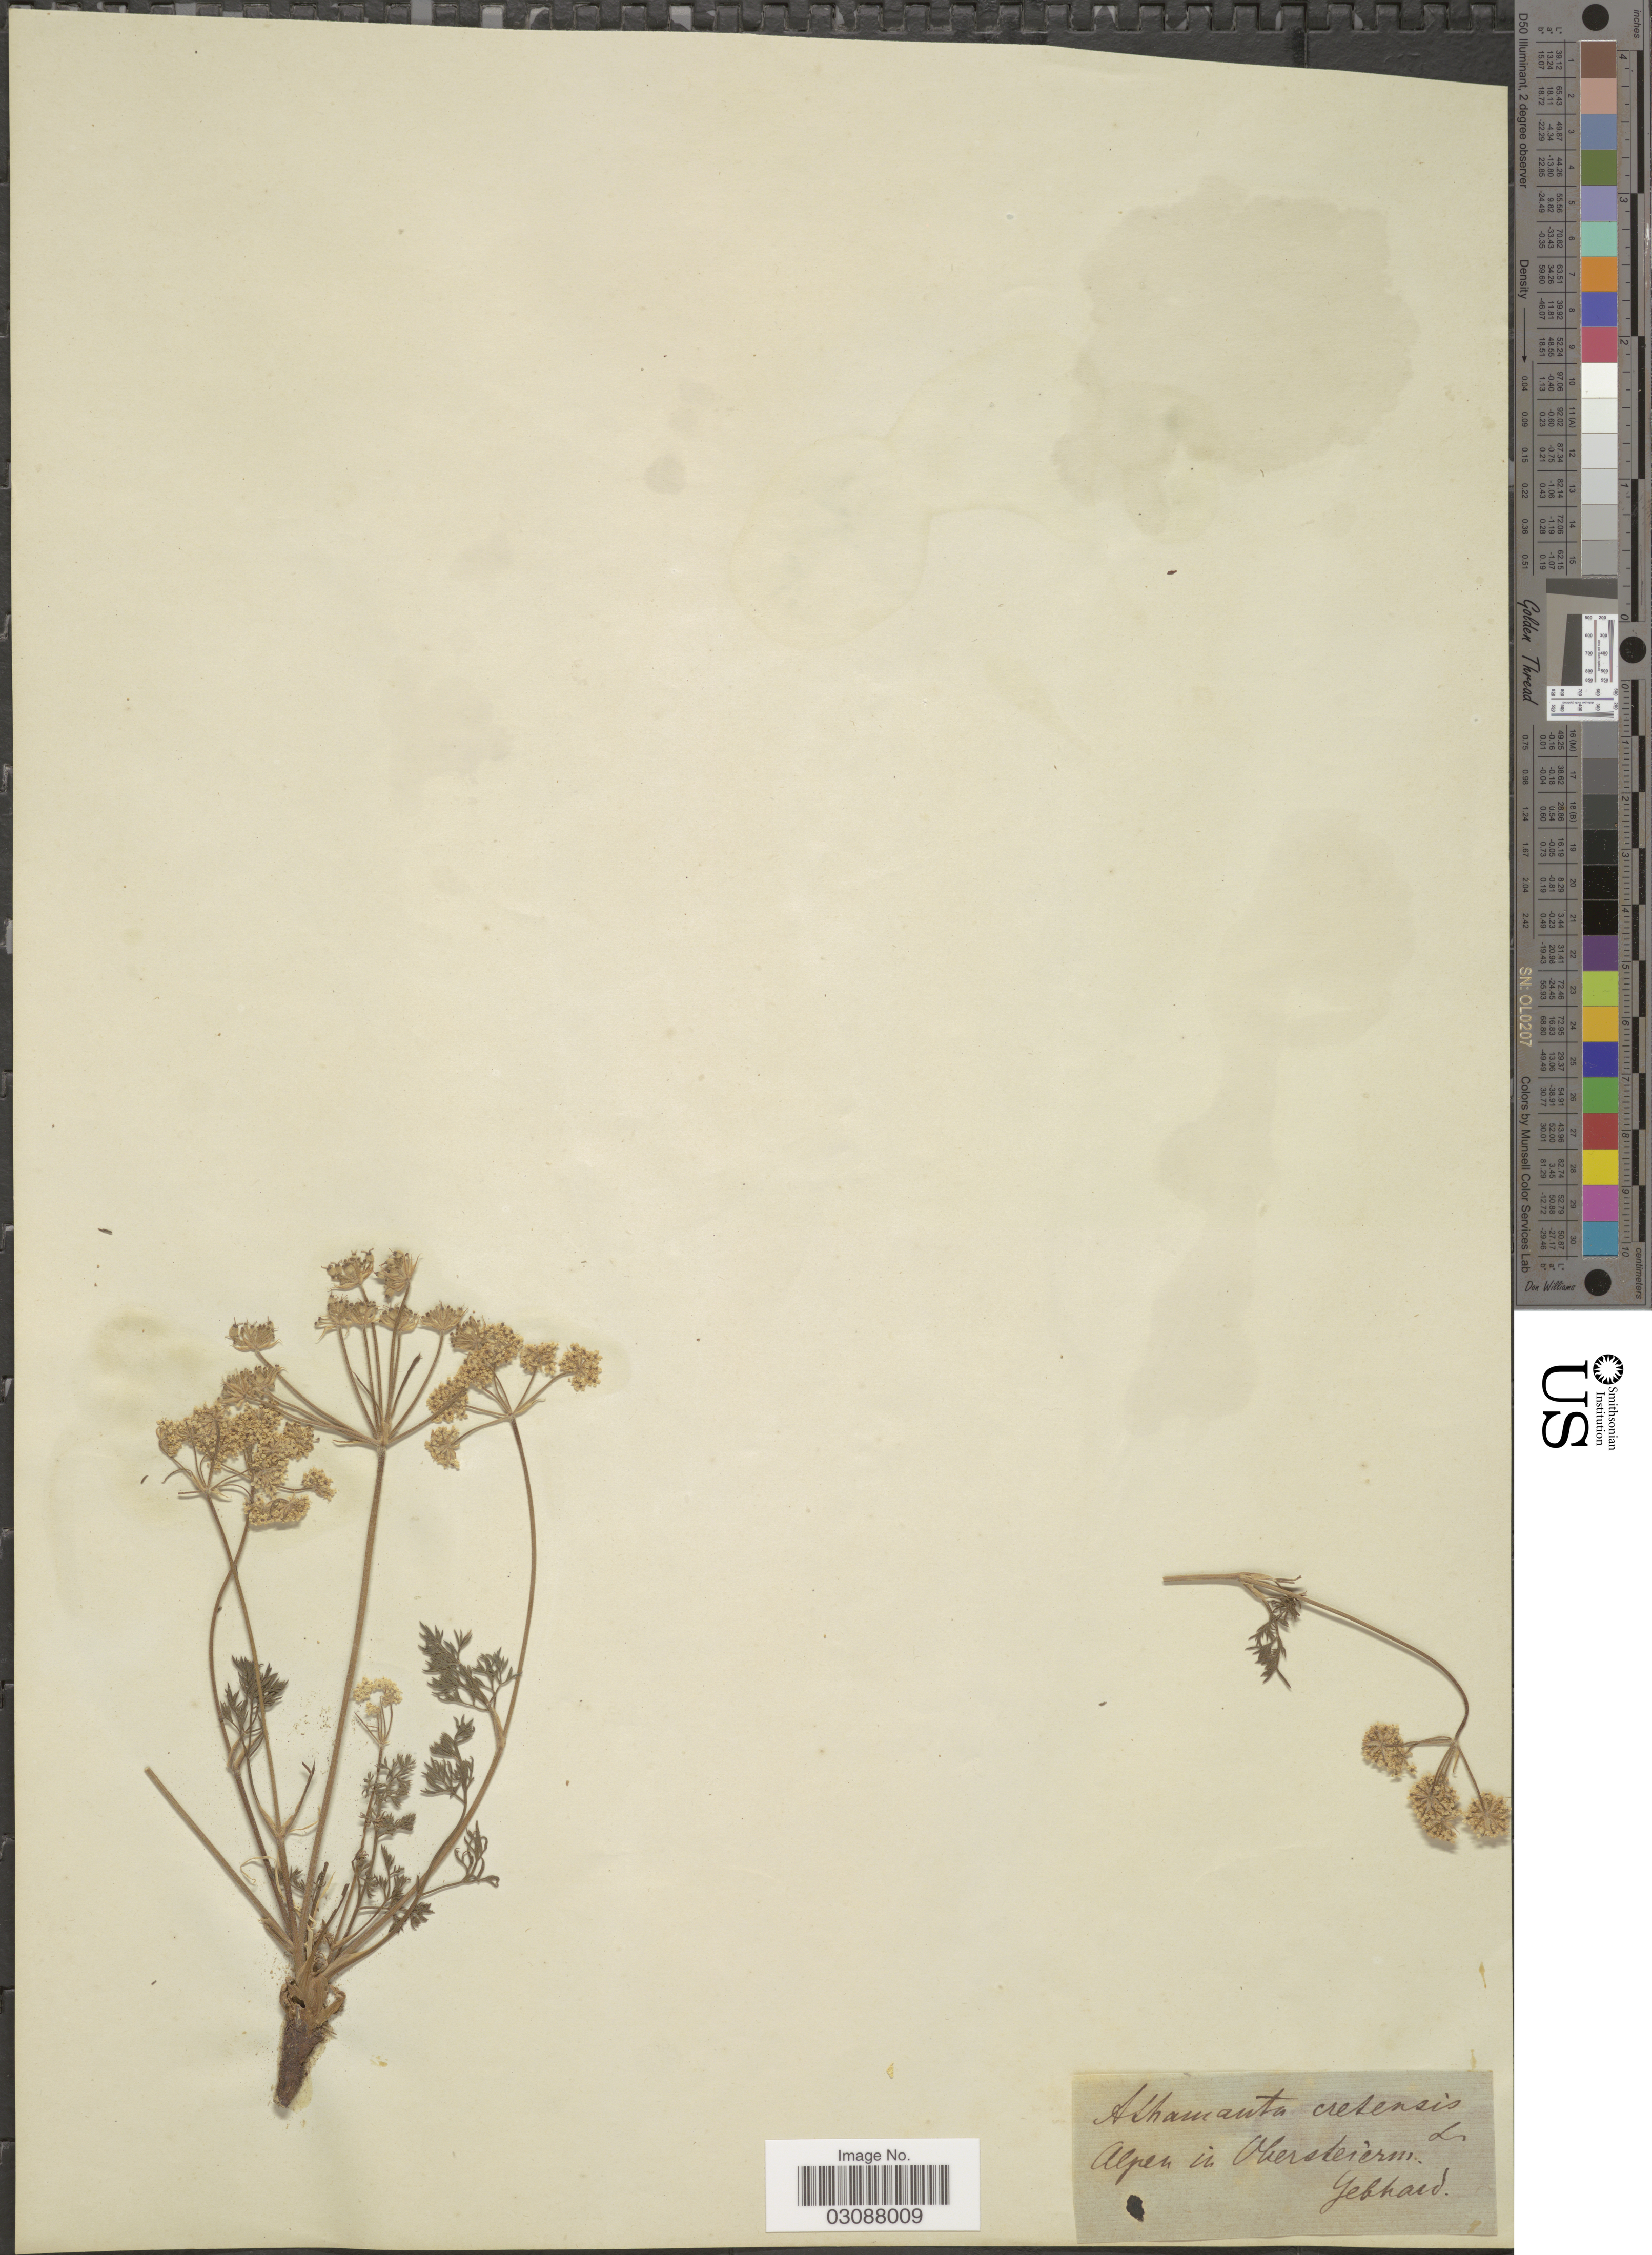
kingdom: Plantae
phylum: Tracheophyta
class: Magnoliopsida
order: Apiales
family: Apiaceae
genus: Athamanta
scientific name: Athamanta cretensis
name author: L.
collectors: Gebhard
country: Austria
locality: Alpen in Obersteierm.